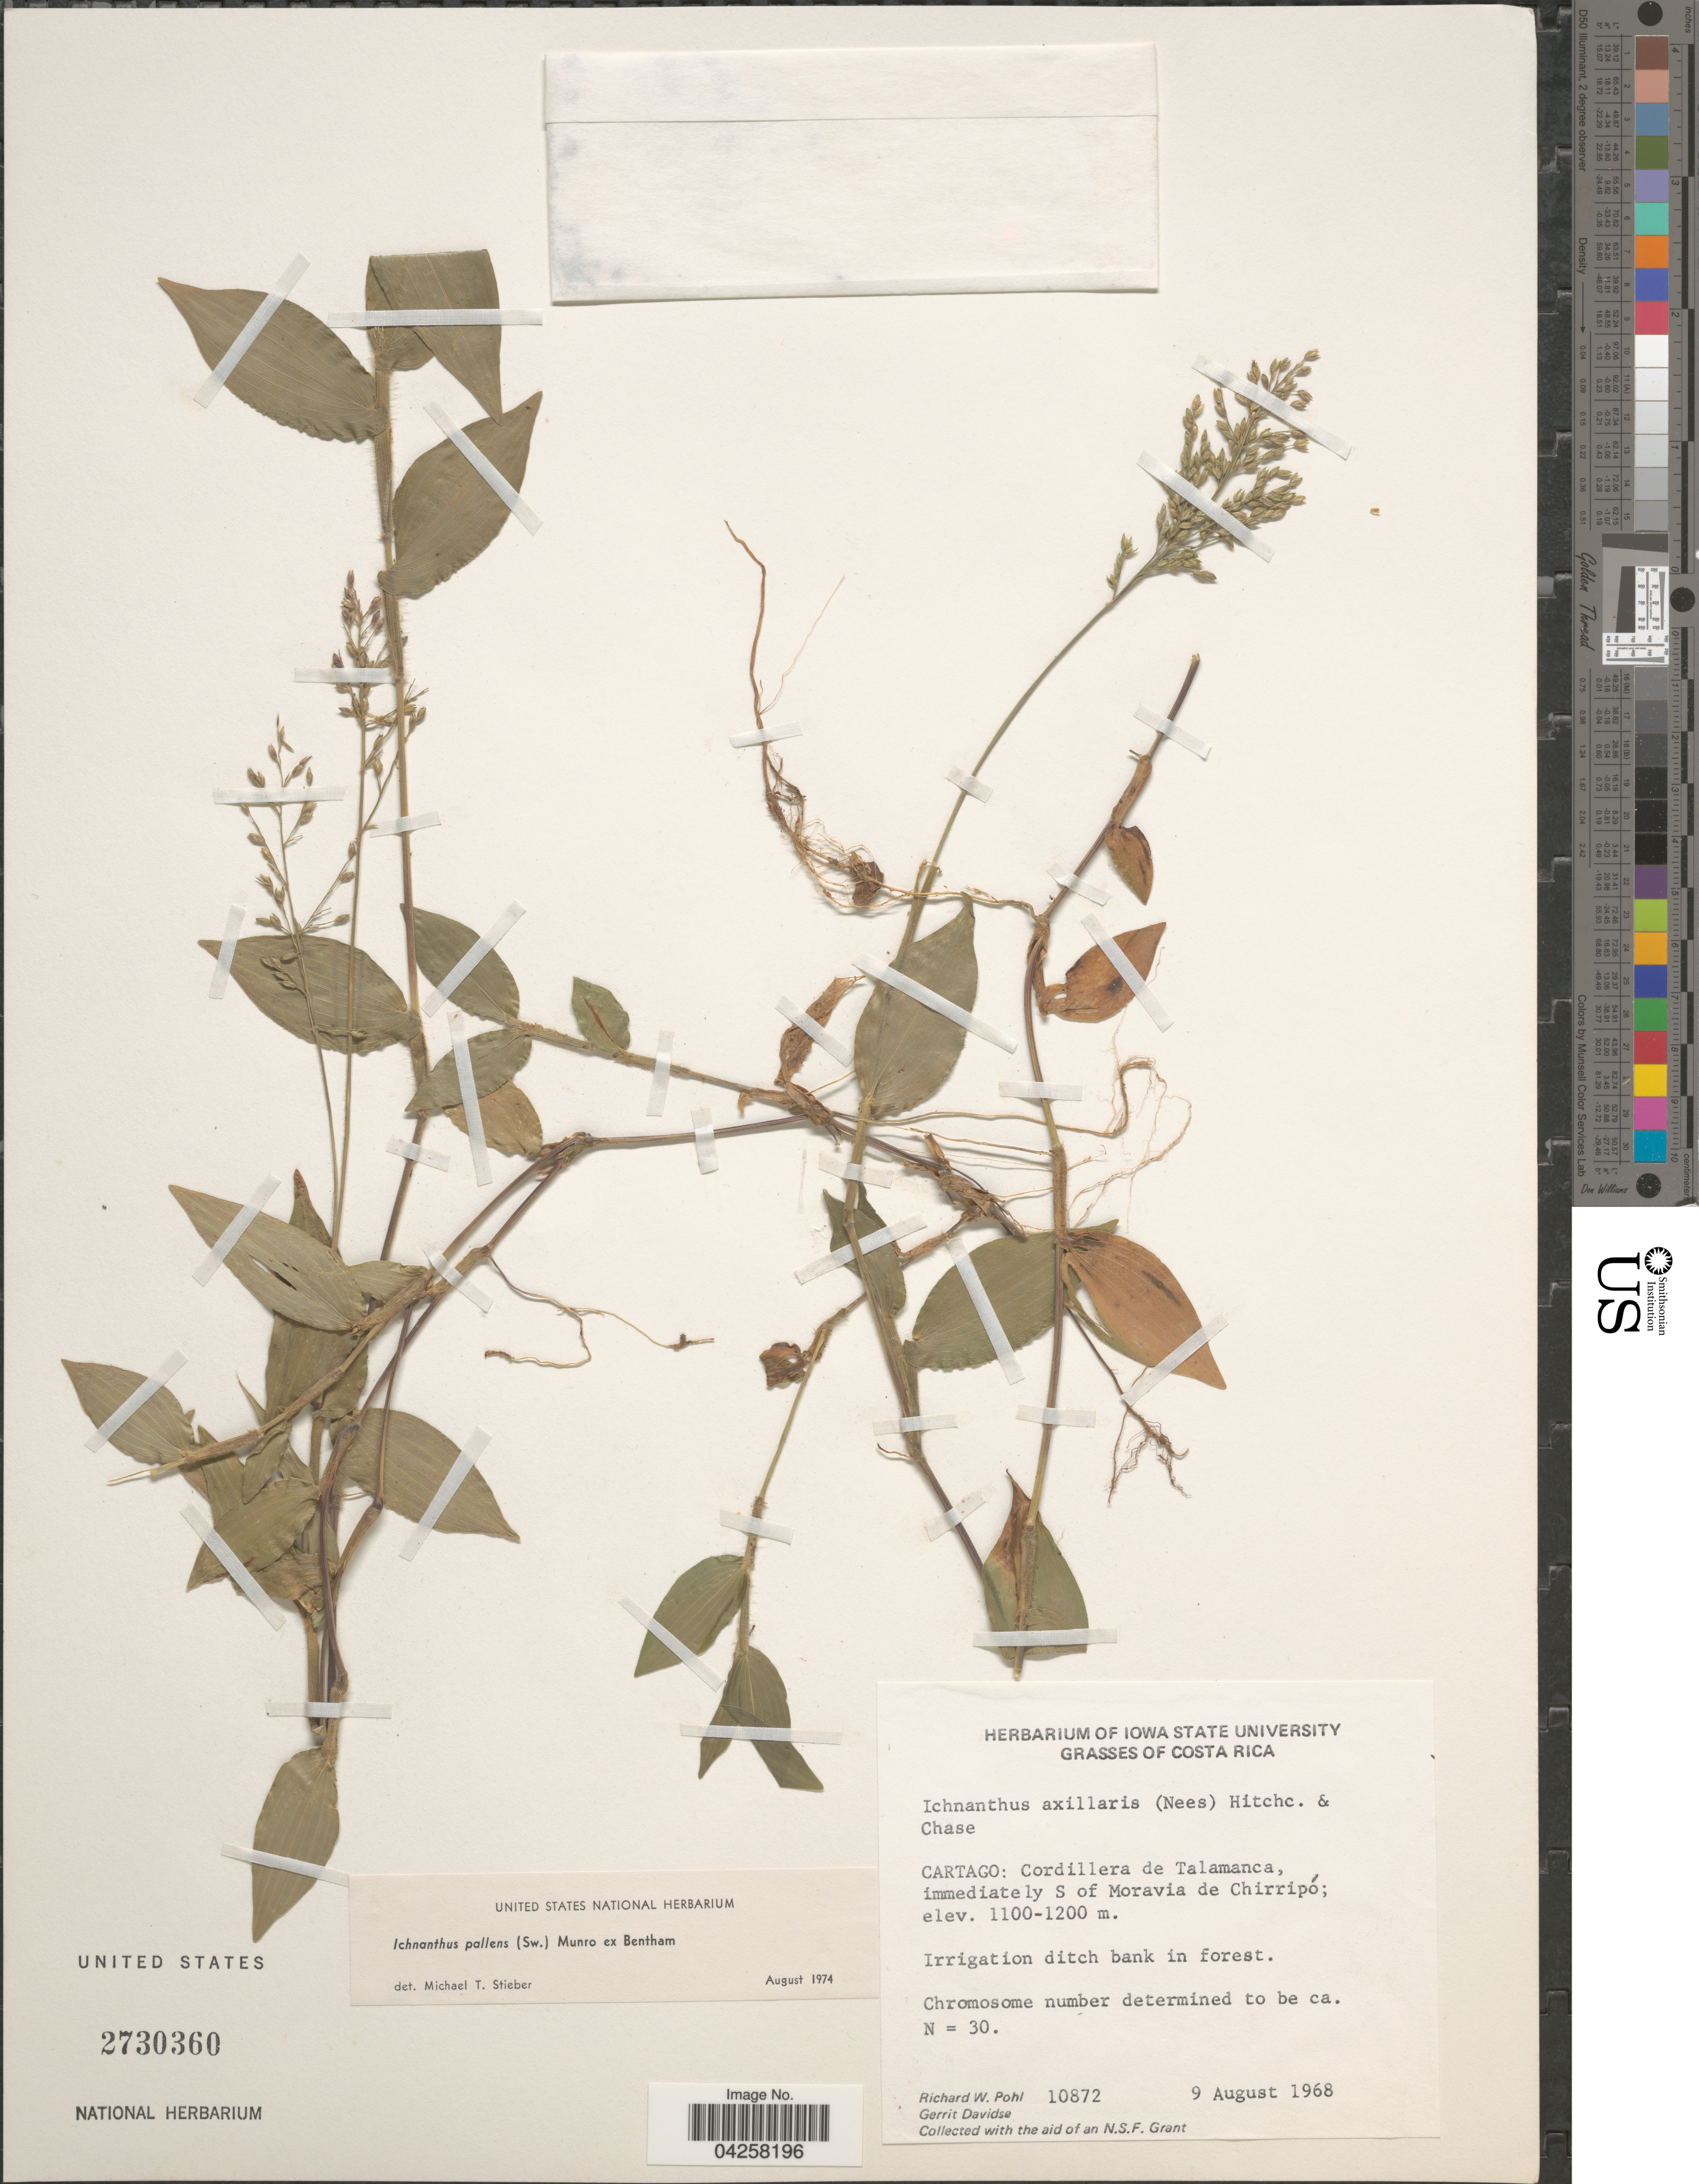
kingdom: Plantae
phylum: Tracheophyta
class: Liliopsida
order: Poales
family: Poaceae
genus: Ichnanthus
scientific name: Ichnanthus pallens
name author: (Sw.) Munro ex Benth.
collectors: R. W. Pohl & G. Davidse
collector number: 10872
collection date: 1968-08-09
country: Costa Rica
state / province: Cartago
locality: Cordillera de Talamanca, immediately S of Moravia de Chirripó.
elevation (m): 1100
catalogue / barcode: US 2730360